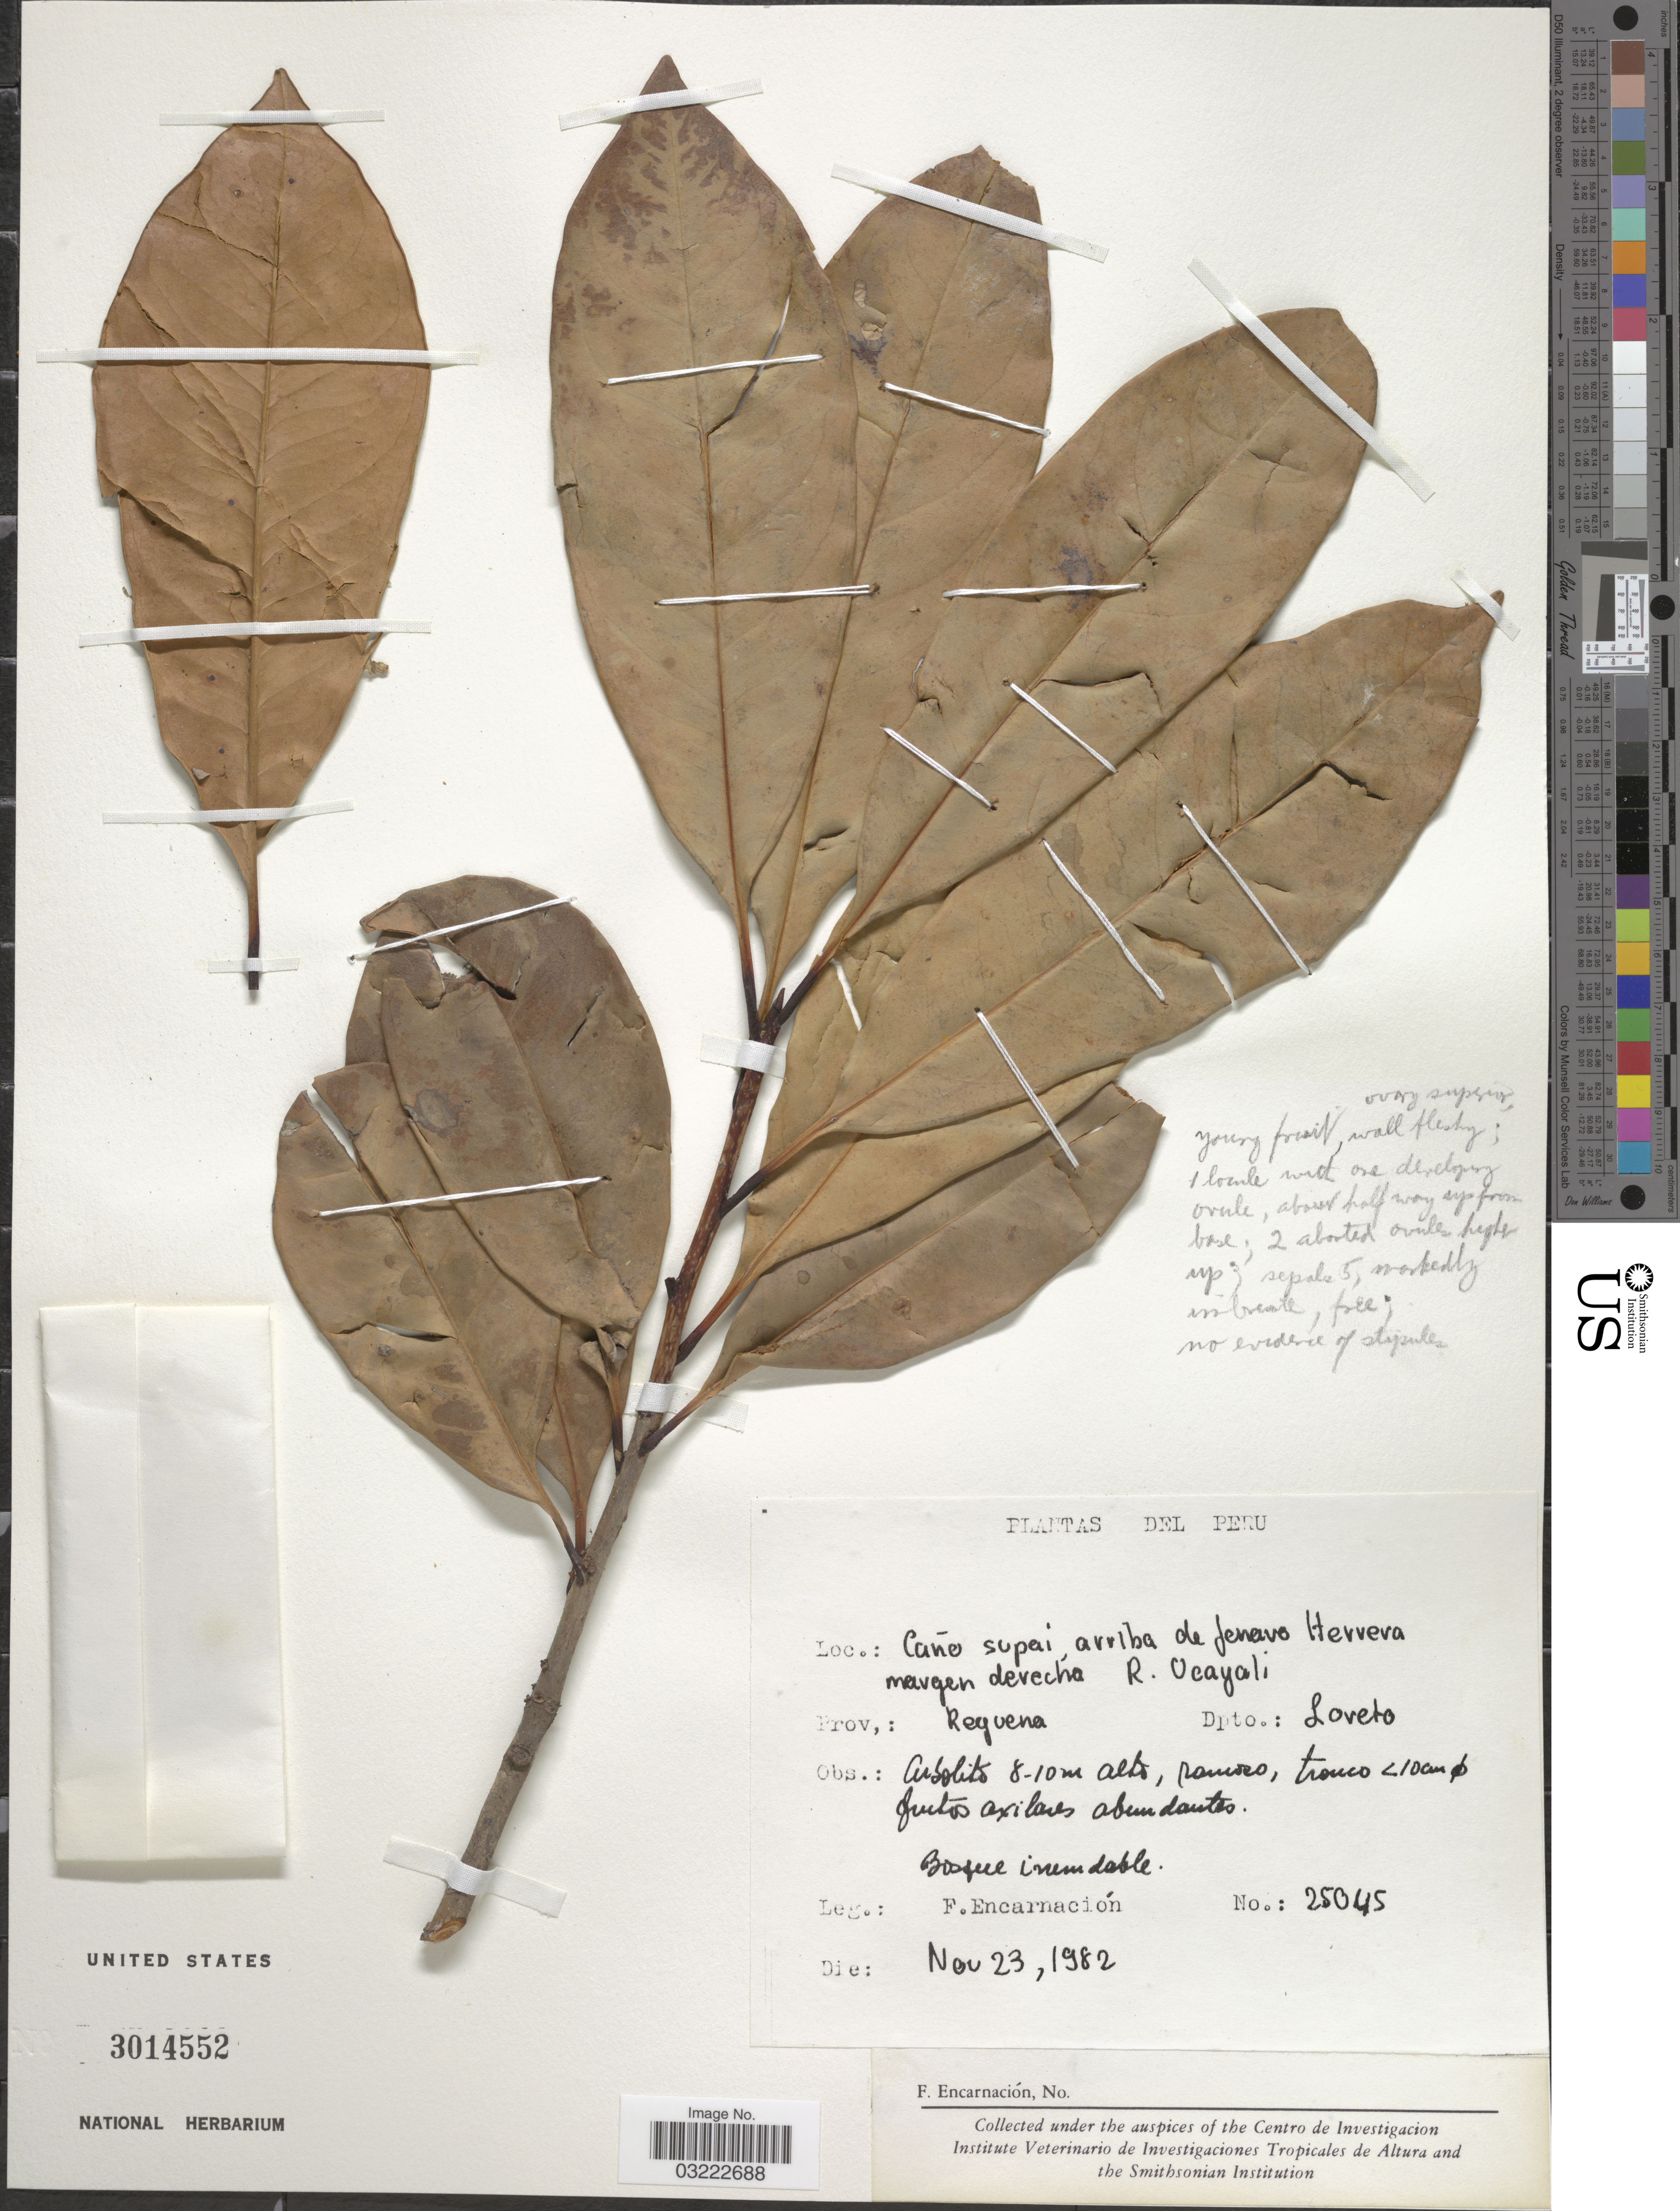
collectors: F. Encarnación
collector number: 25045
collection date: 1982-11-23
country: Peru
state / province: Loreto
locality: Caño Supai, arriba de Jenaro Herrera margen derecha R. Ucayali, Prov. Requena, Dpto. Loreto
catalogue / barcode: US 3014552